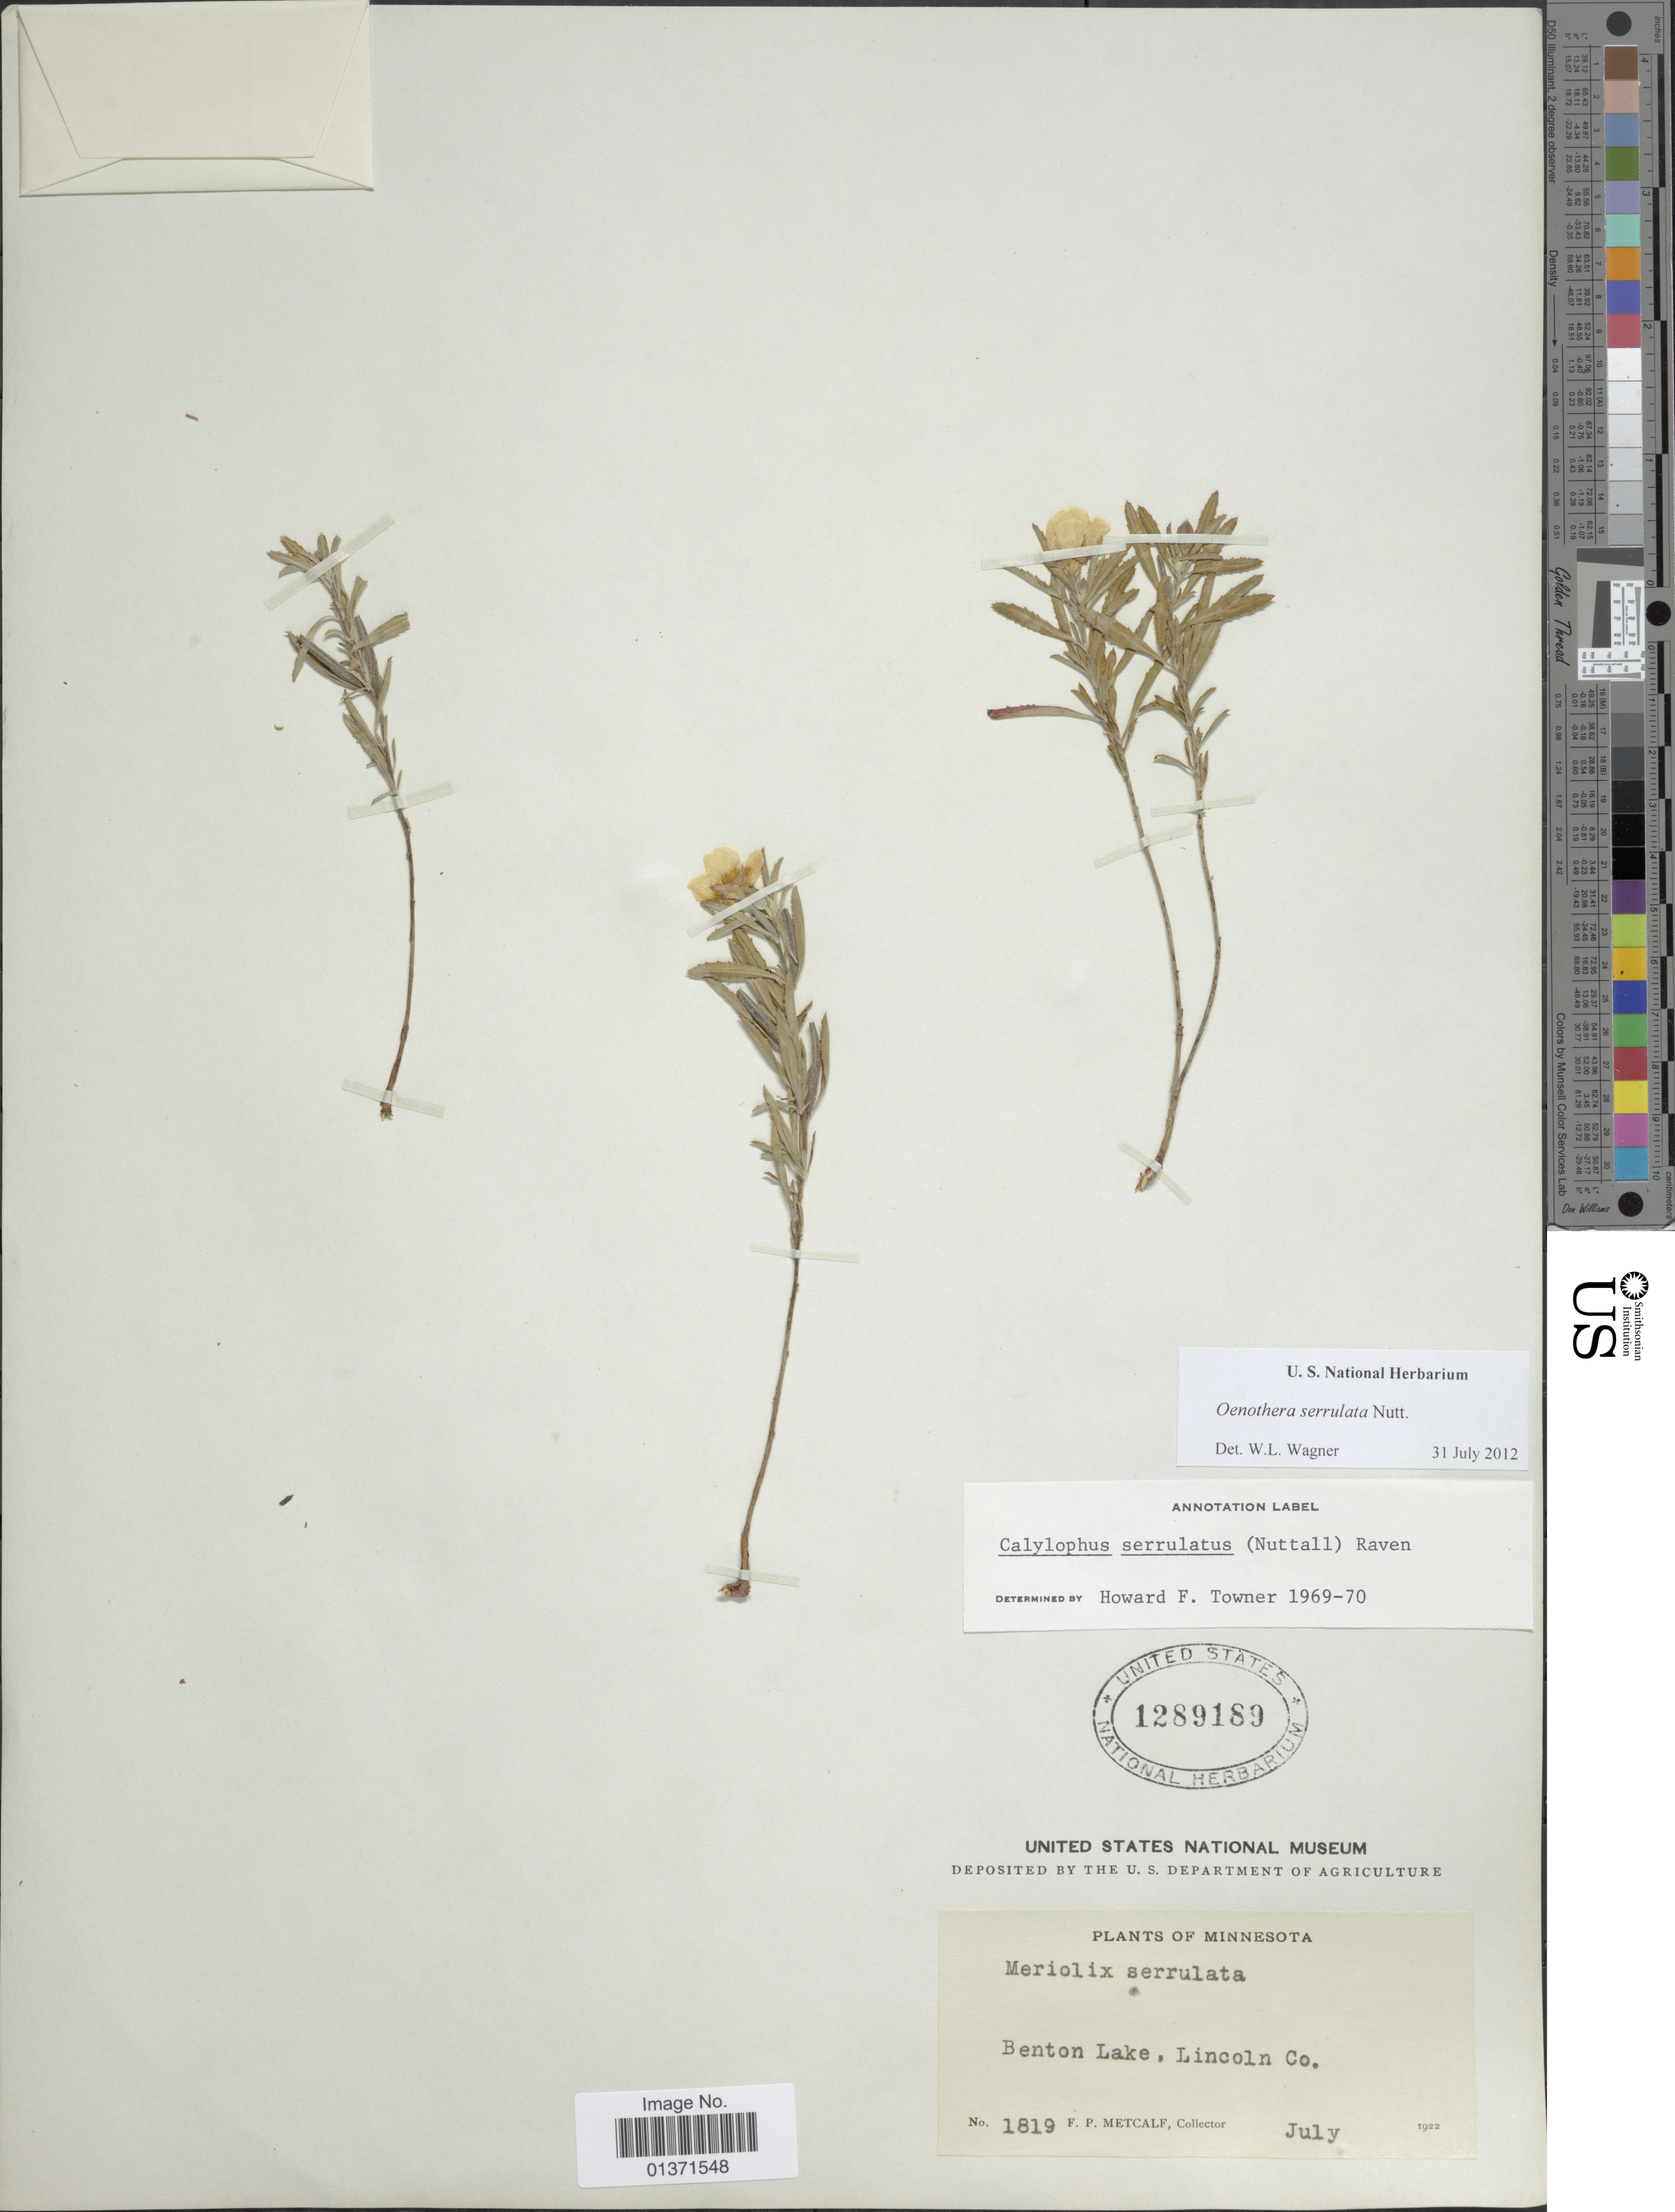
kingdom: Plantae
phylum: Tracheophyta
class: Magnoliopsida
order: Myrtales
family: Onagraceae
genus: Oenothera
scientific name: Oenothera serrulata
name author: Nutt.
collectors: F. Metcalf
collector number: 1819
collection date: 1922-07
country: United States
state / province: Minnesota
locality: Benton Lake, Lincoln Co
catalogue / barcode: US 1289189